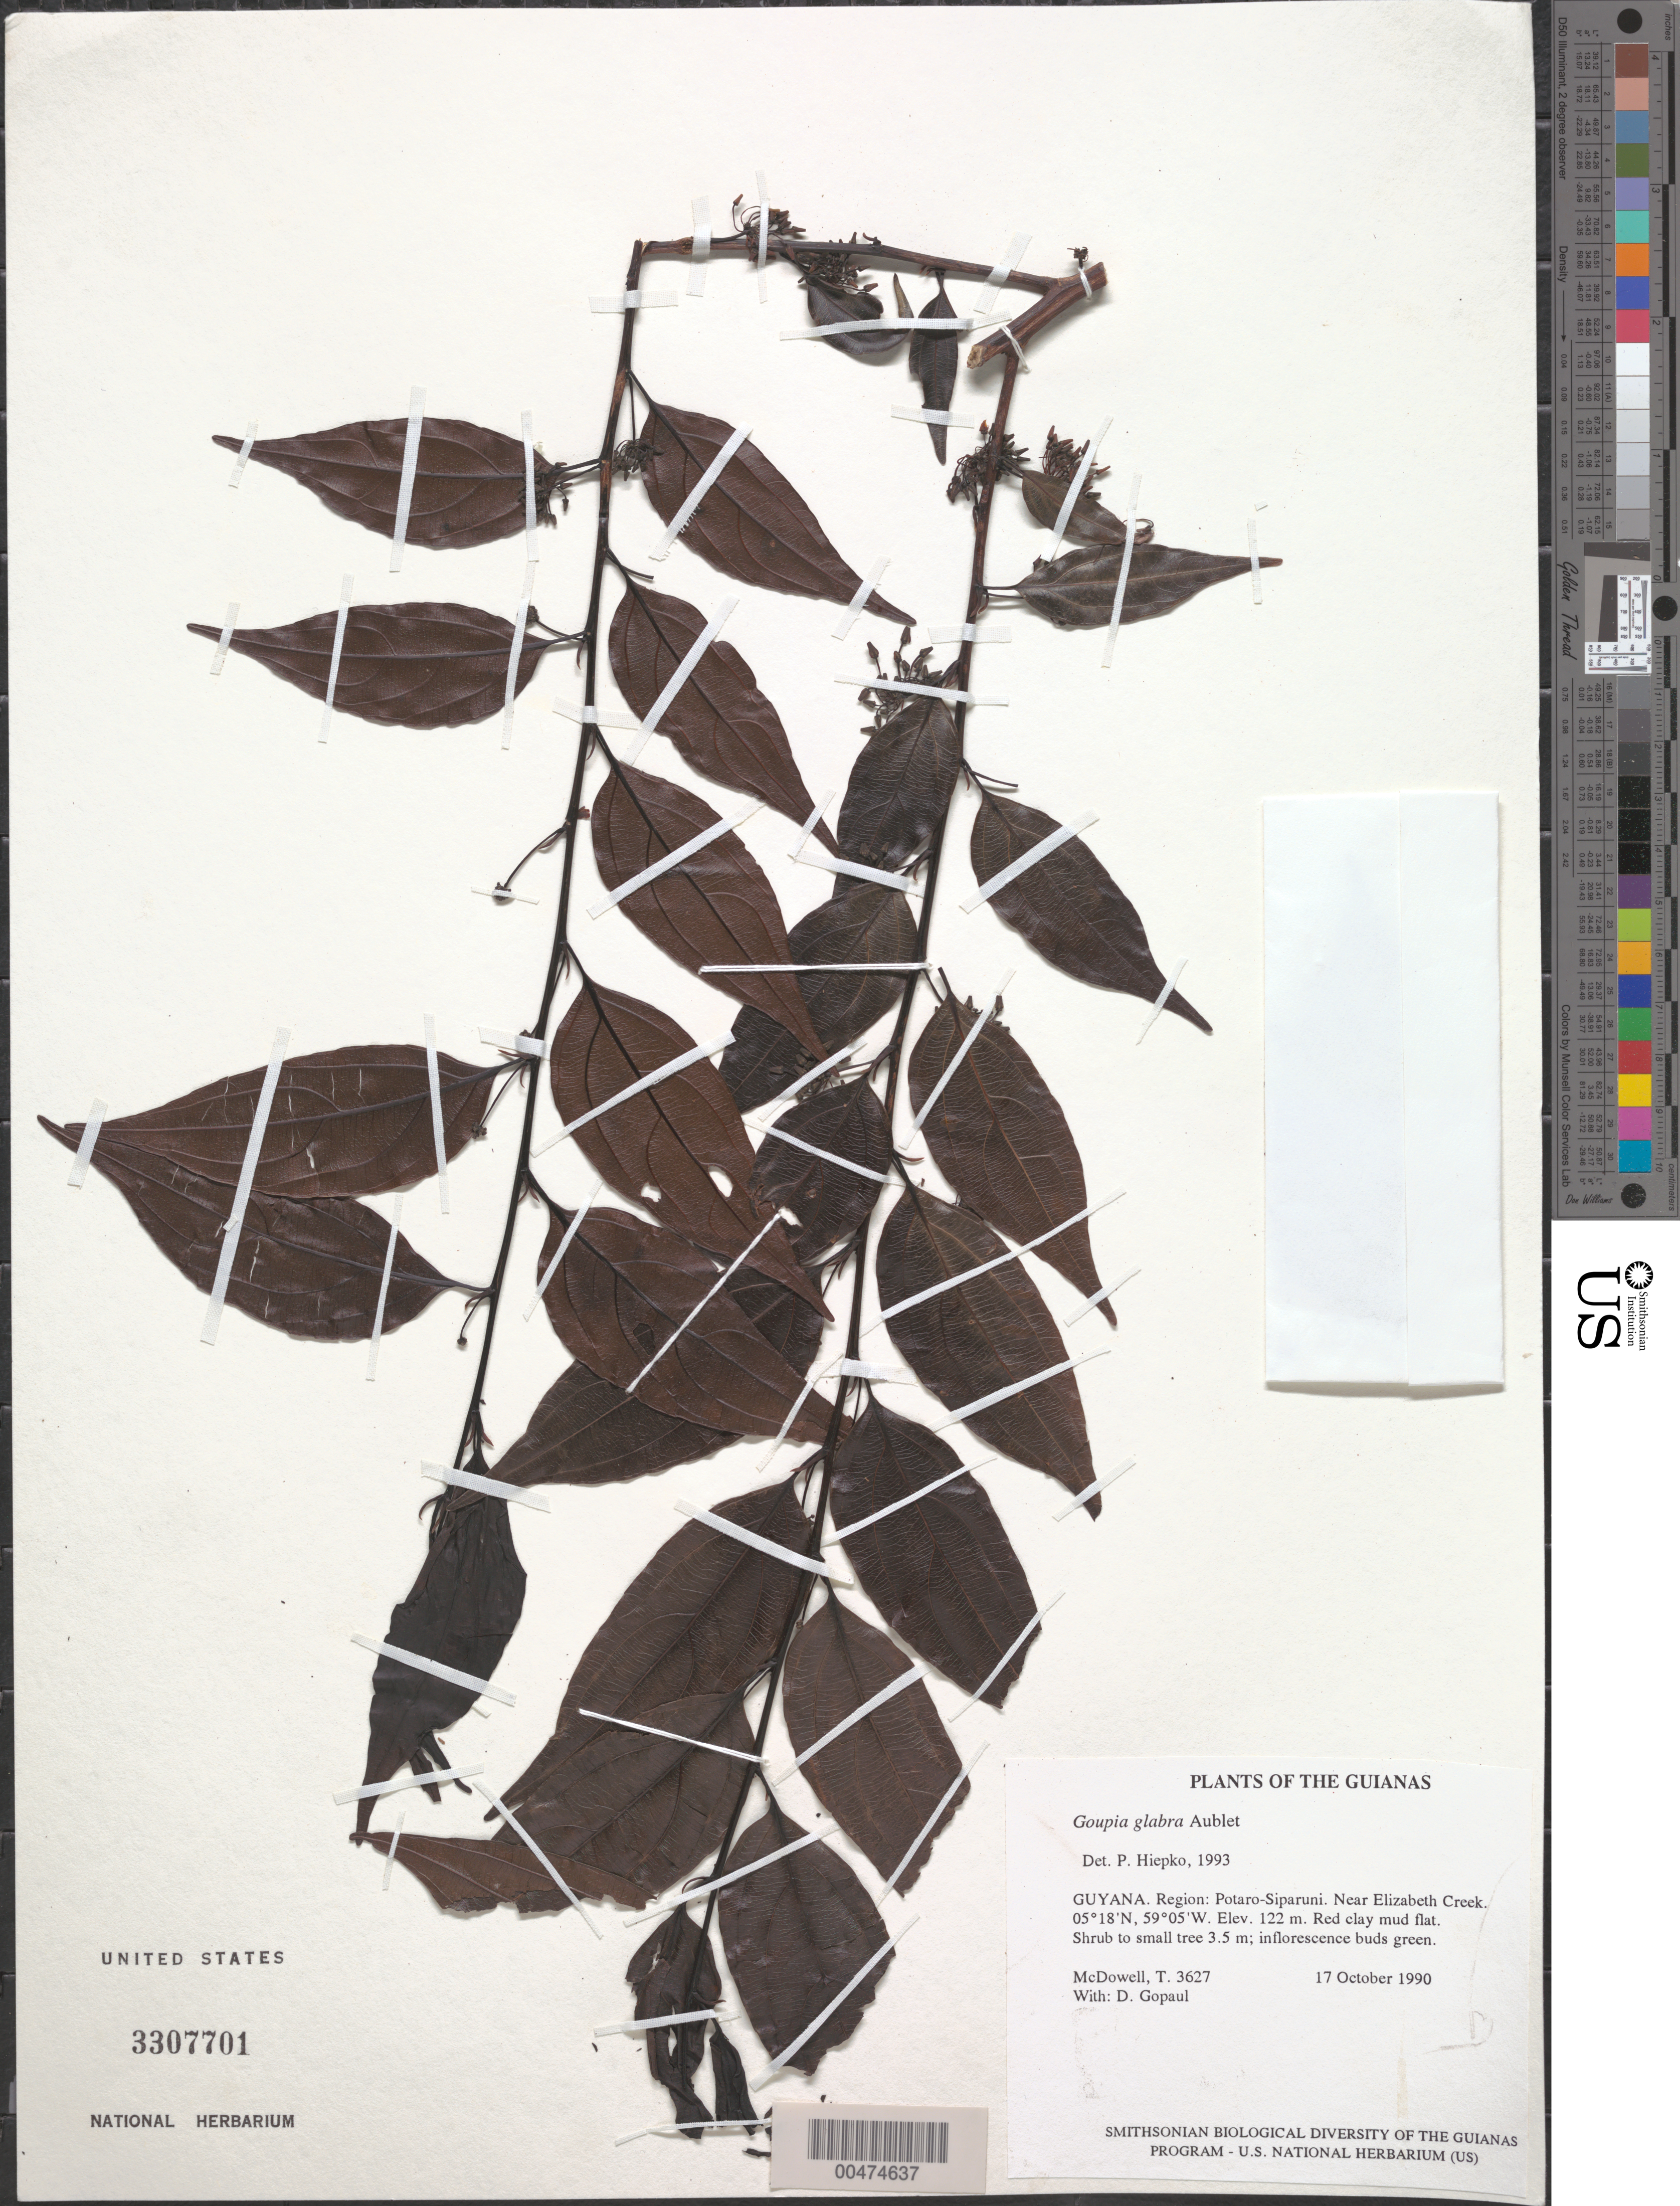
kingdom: Plantae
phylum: Tracheophyta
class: Magnoliopsida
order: Malpighiales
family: Goupiaceae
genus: Goupia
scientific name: Goupia glabra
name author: Aubl.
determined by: Hiepko, P. H.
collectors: T. McDowell & D. Gopaul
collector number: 3627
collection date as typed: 17 October 1990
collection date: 1990-10-17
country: Guyana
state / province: Potaro-Siparuni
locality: Near Elizabeth Creek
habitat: Red clay mud flat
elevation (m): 122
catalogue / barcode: US 3307701